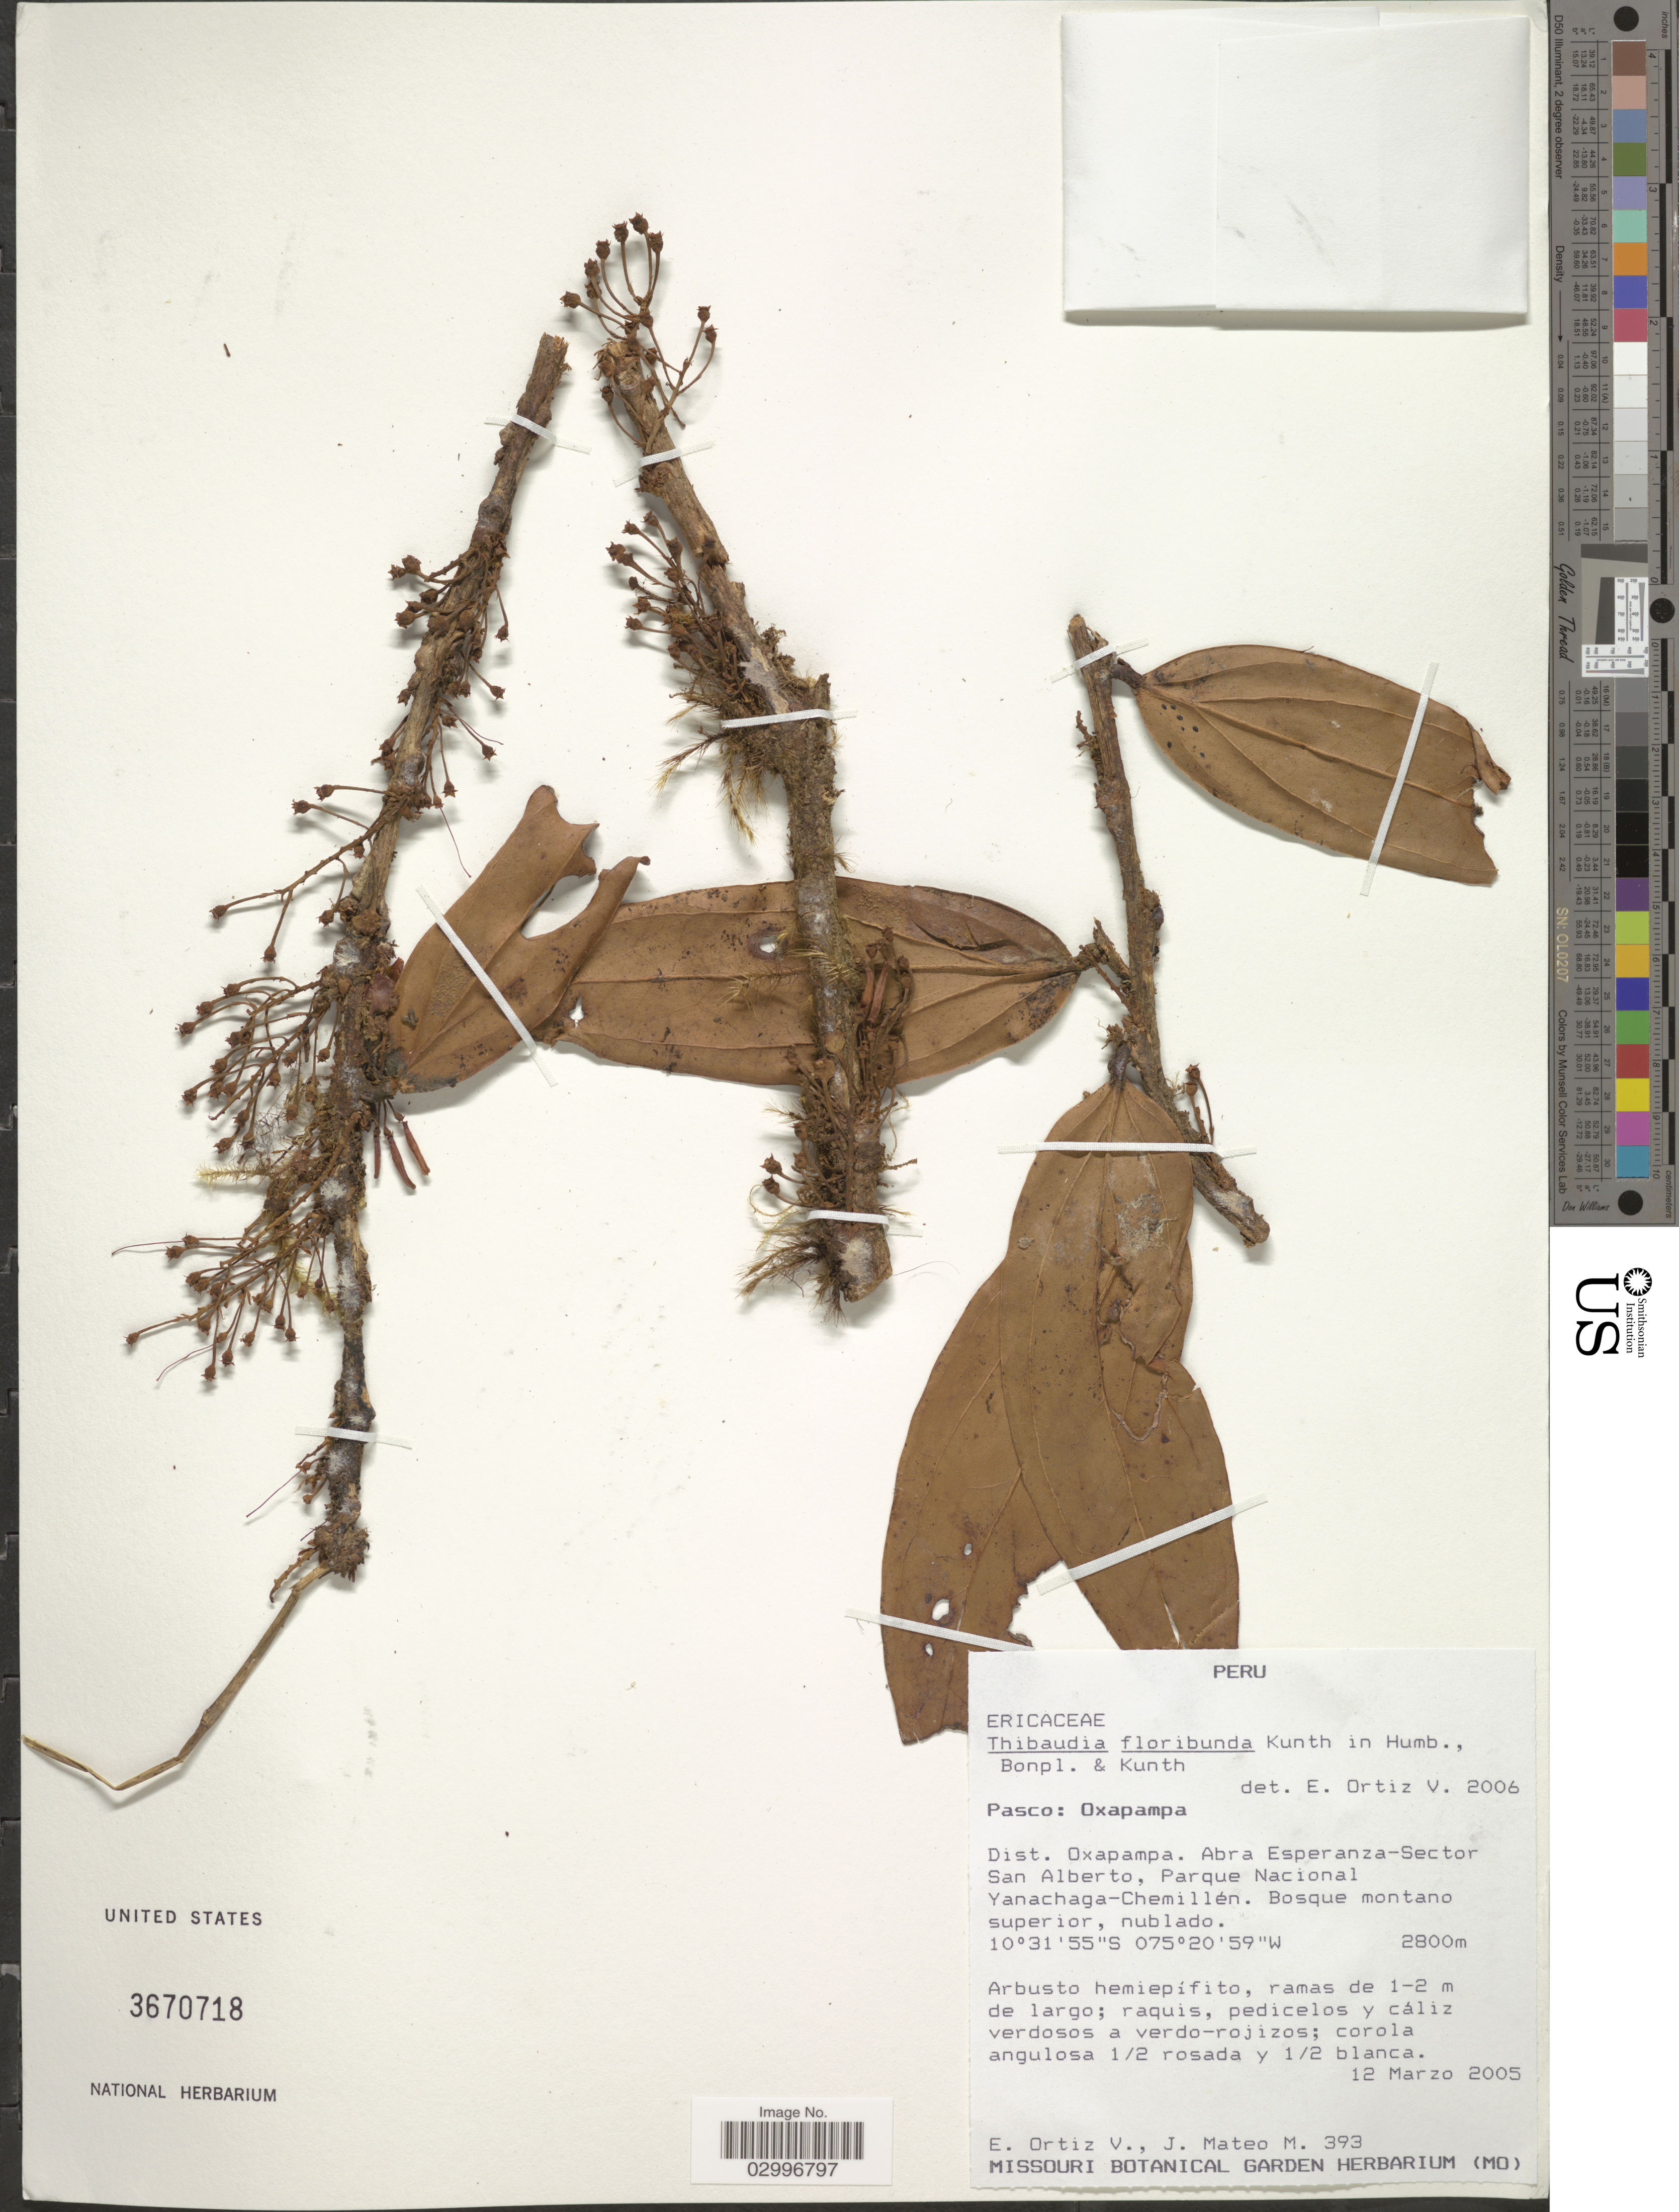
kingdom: Plantae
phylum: Tracheophyta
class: Magnoliopsida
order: Ericales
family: Ericaceae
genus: Thibaudia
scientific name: Thibaudia floribunda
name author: Kunth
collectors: E. Ortiz V. & J. Mateo M.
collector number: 393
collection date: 2005-03-12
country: Peru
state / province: Pasco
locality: Oxapampa. Dist. Oxapampa. Abra Esperanza-Sector San Alberto, Parque Nacional Yanachaga-Chemillén.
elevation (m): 2800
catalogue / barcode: US 3670718